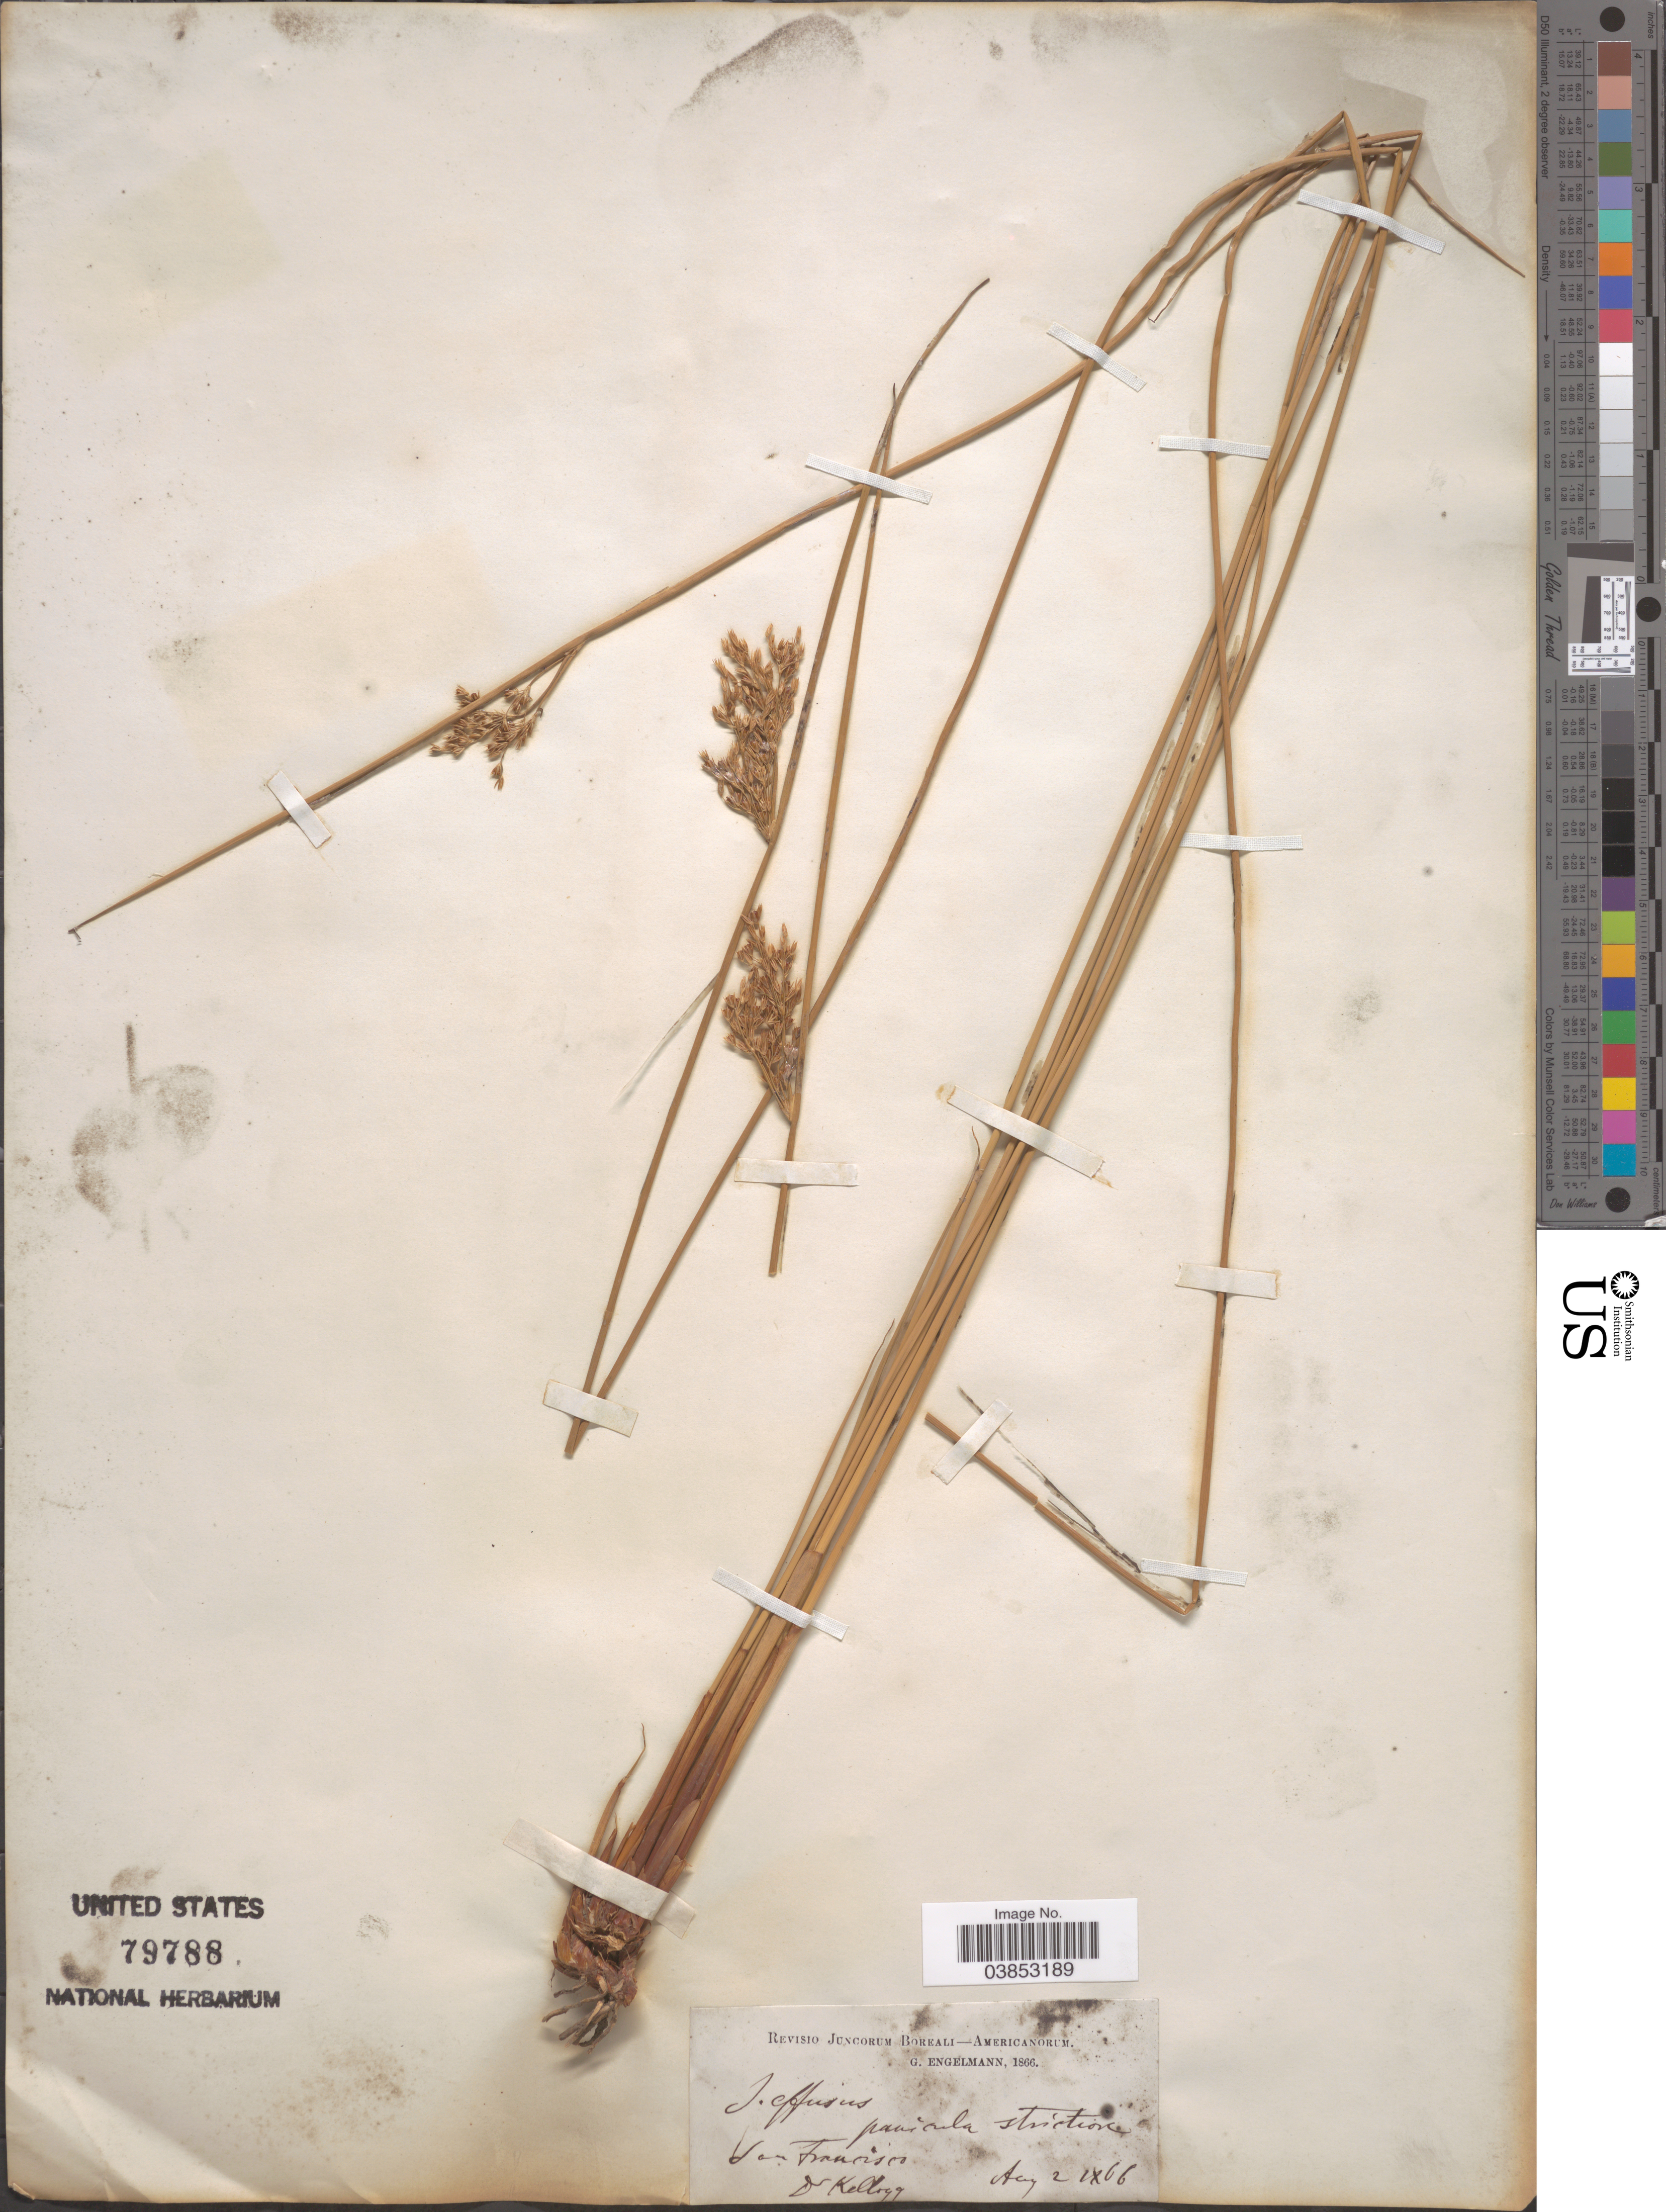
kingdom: Plantae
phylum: Tracheophyta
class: Liliopsida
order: Poales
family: Juncaceae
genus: Juncus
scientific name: Juncus effusus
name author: L.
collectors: -- Kellogg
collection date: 1866-08-02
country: United States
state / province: California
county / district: San Francisco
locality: San Francisco.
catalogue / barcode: US 79788